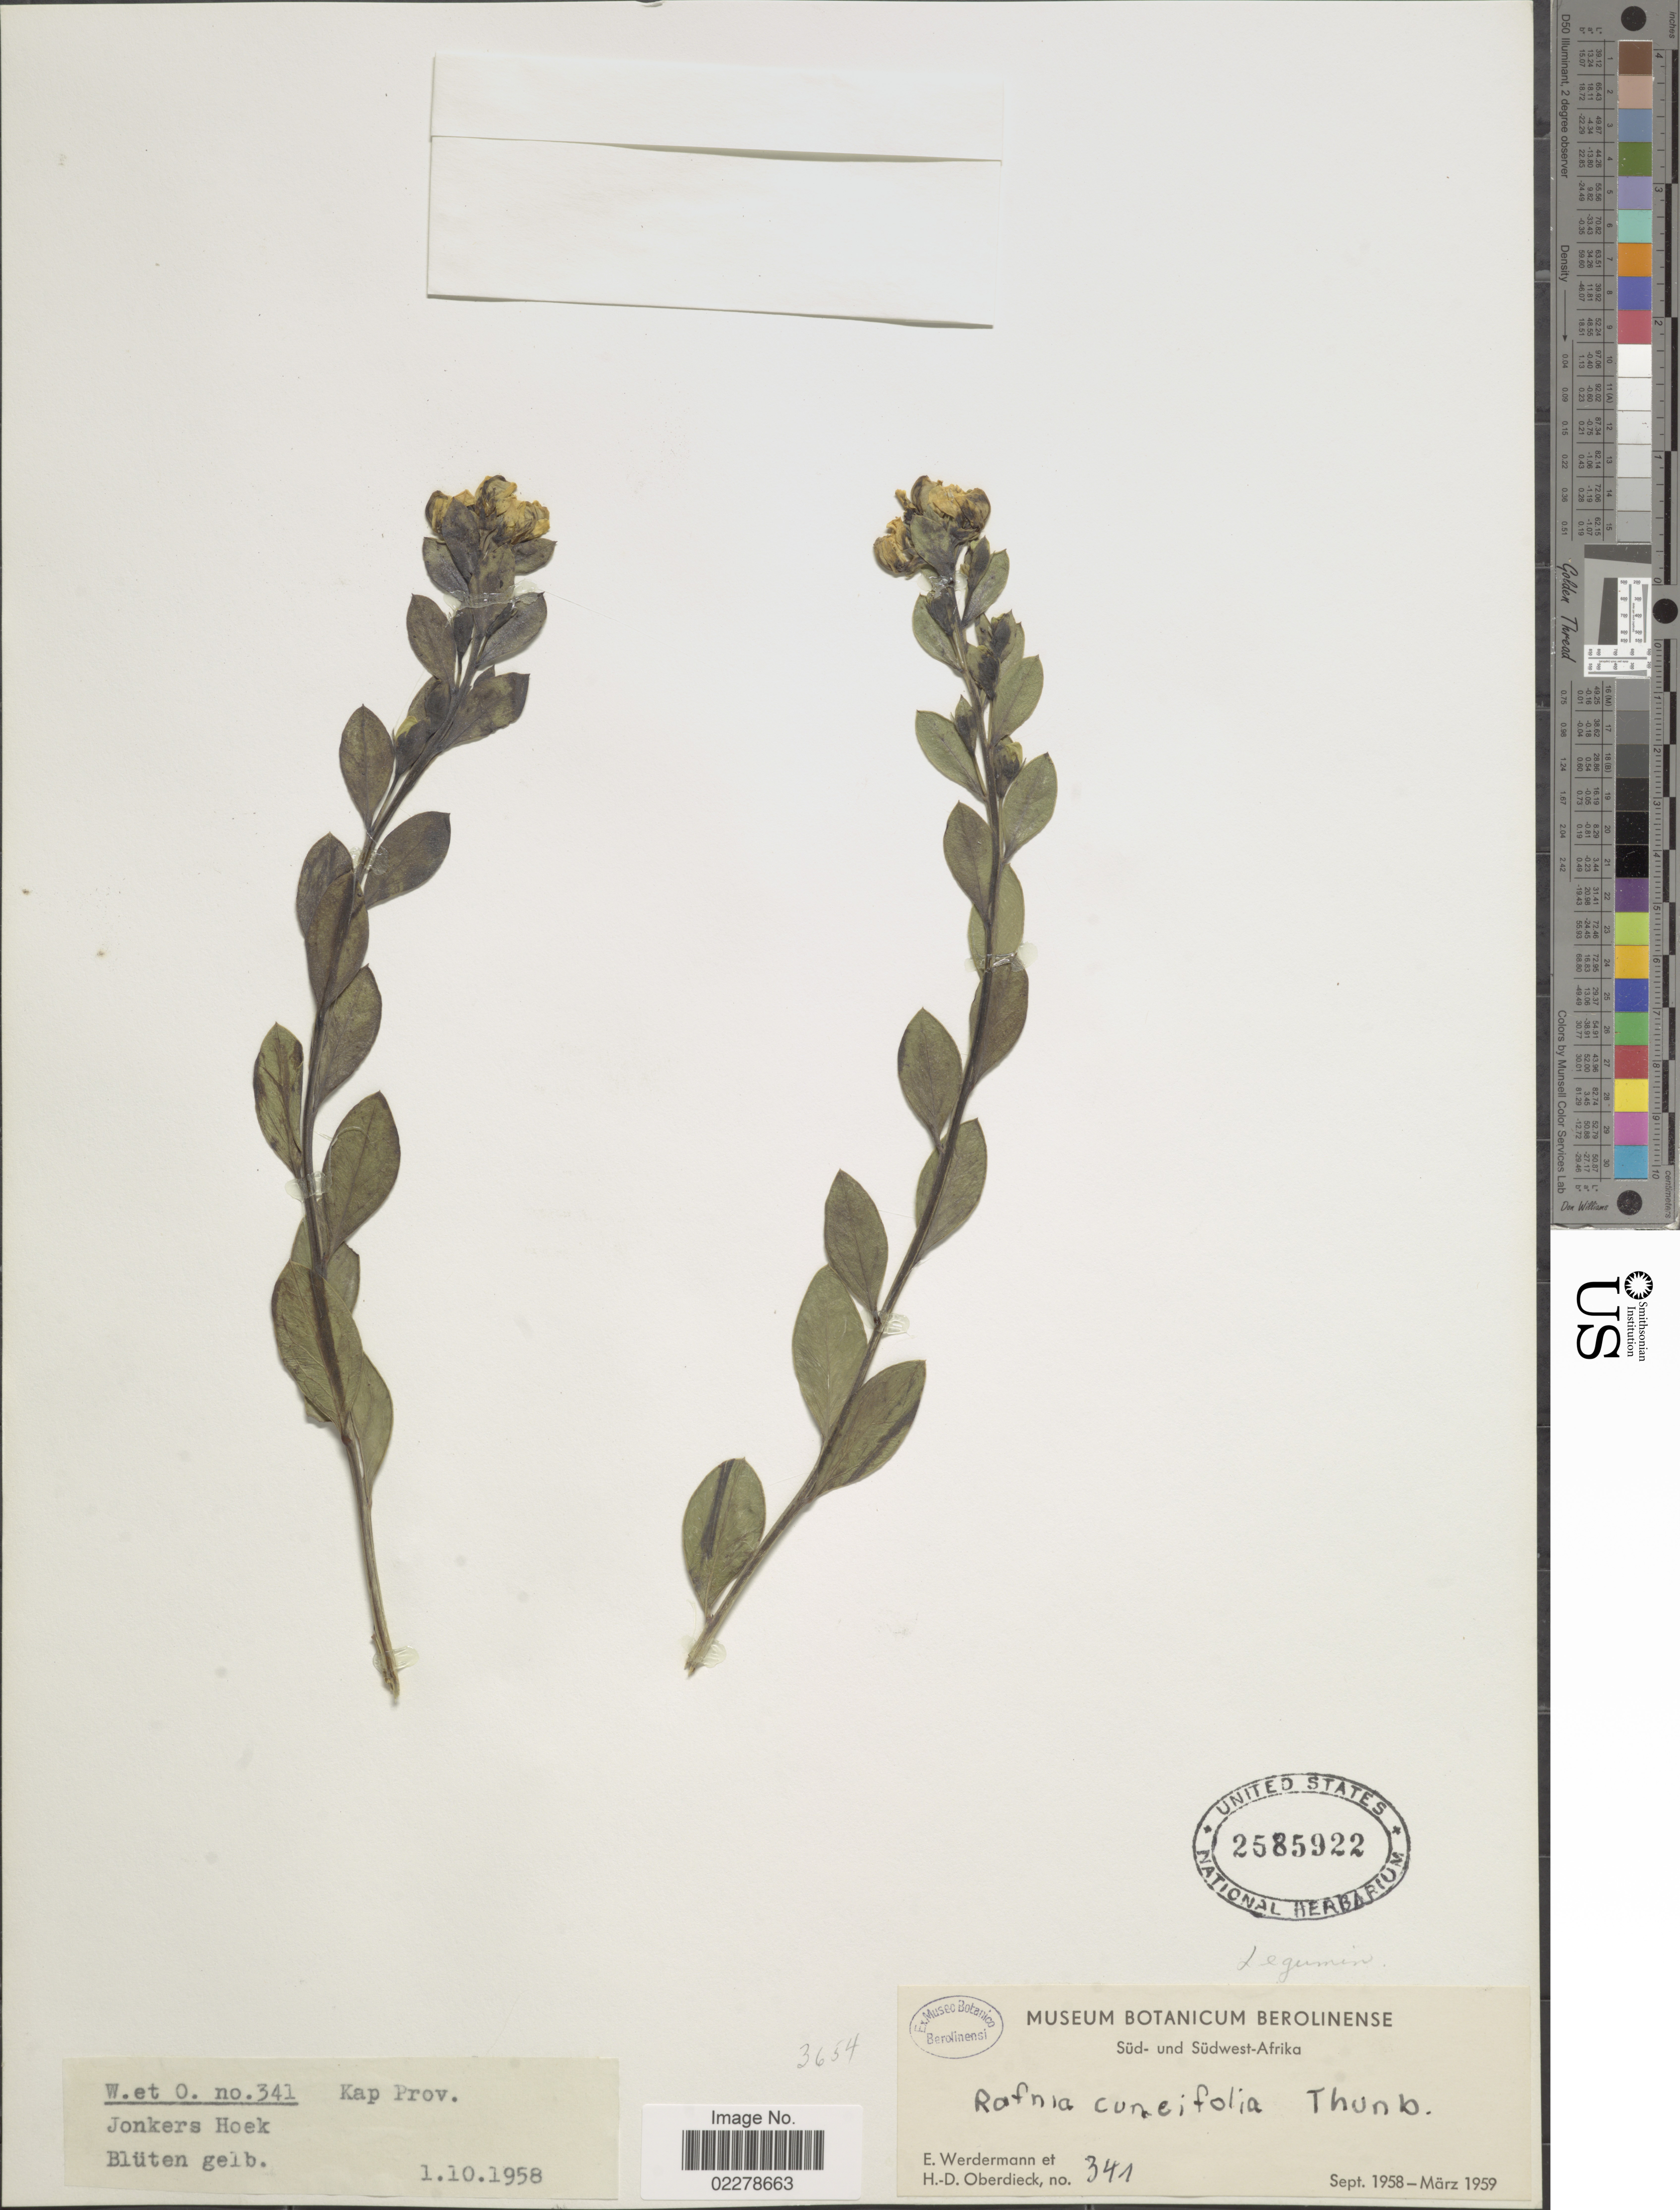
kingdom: Plantae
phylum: Tracheophyta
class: Magnoliopsida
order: Fabales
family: Fabaceae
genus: Rafnia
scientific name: Rafnia cuneifolia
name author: Thunb.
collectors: E. Werdermann & H. Oberdieck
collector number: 341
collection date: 1958-10-01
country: South Africa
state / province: Western Cape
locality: Süd - und Südwest-Afrika. Kap Prov. Jonkers Hoek.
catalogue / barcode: US 2585922